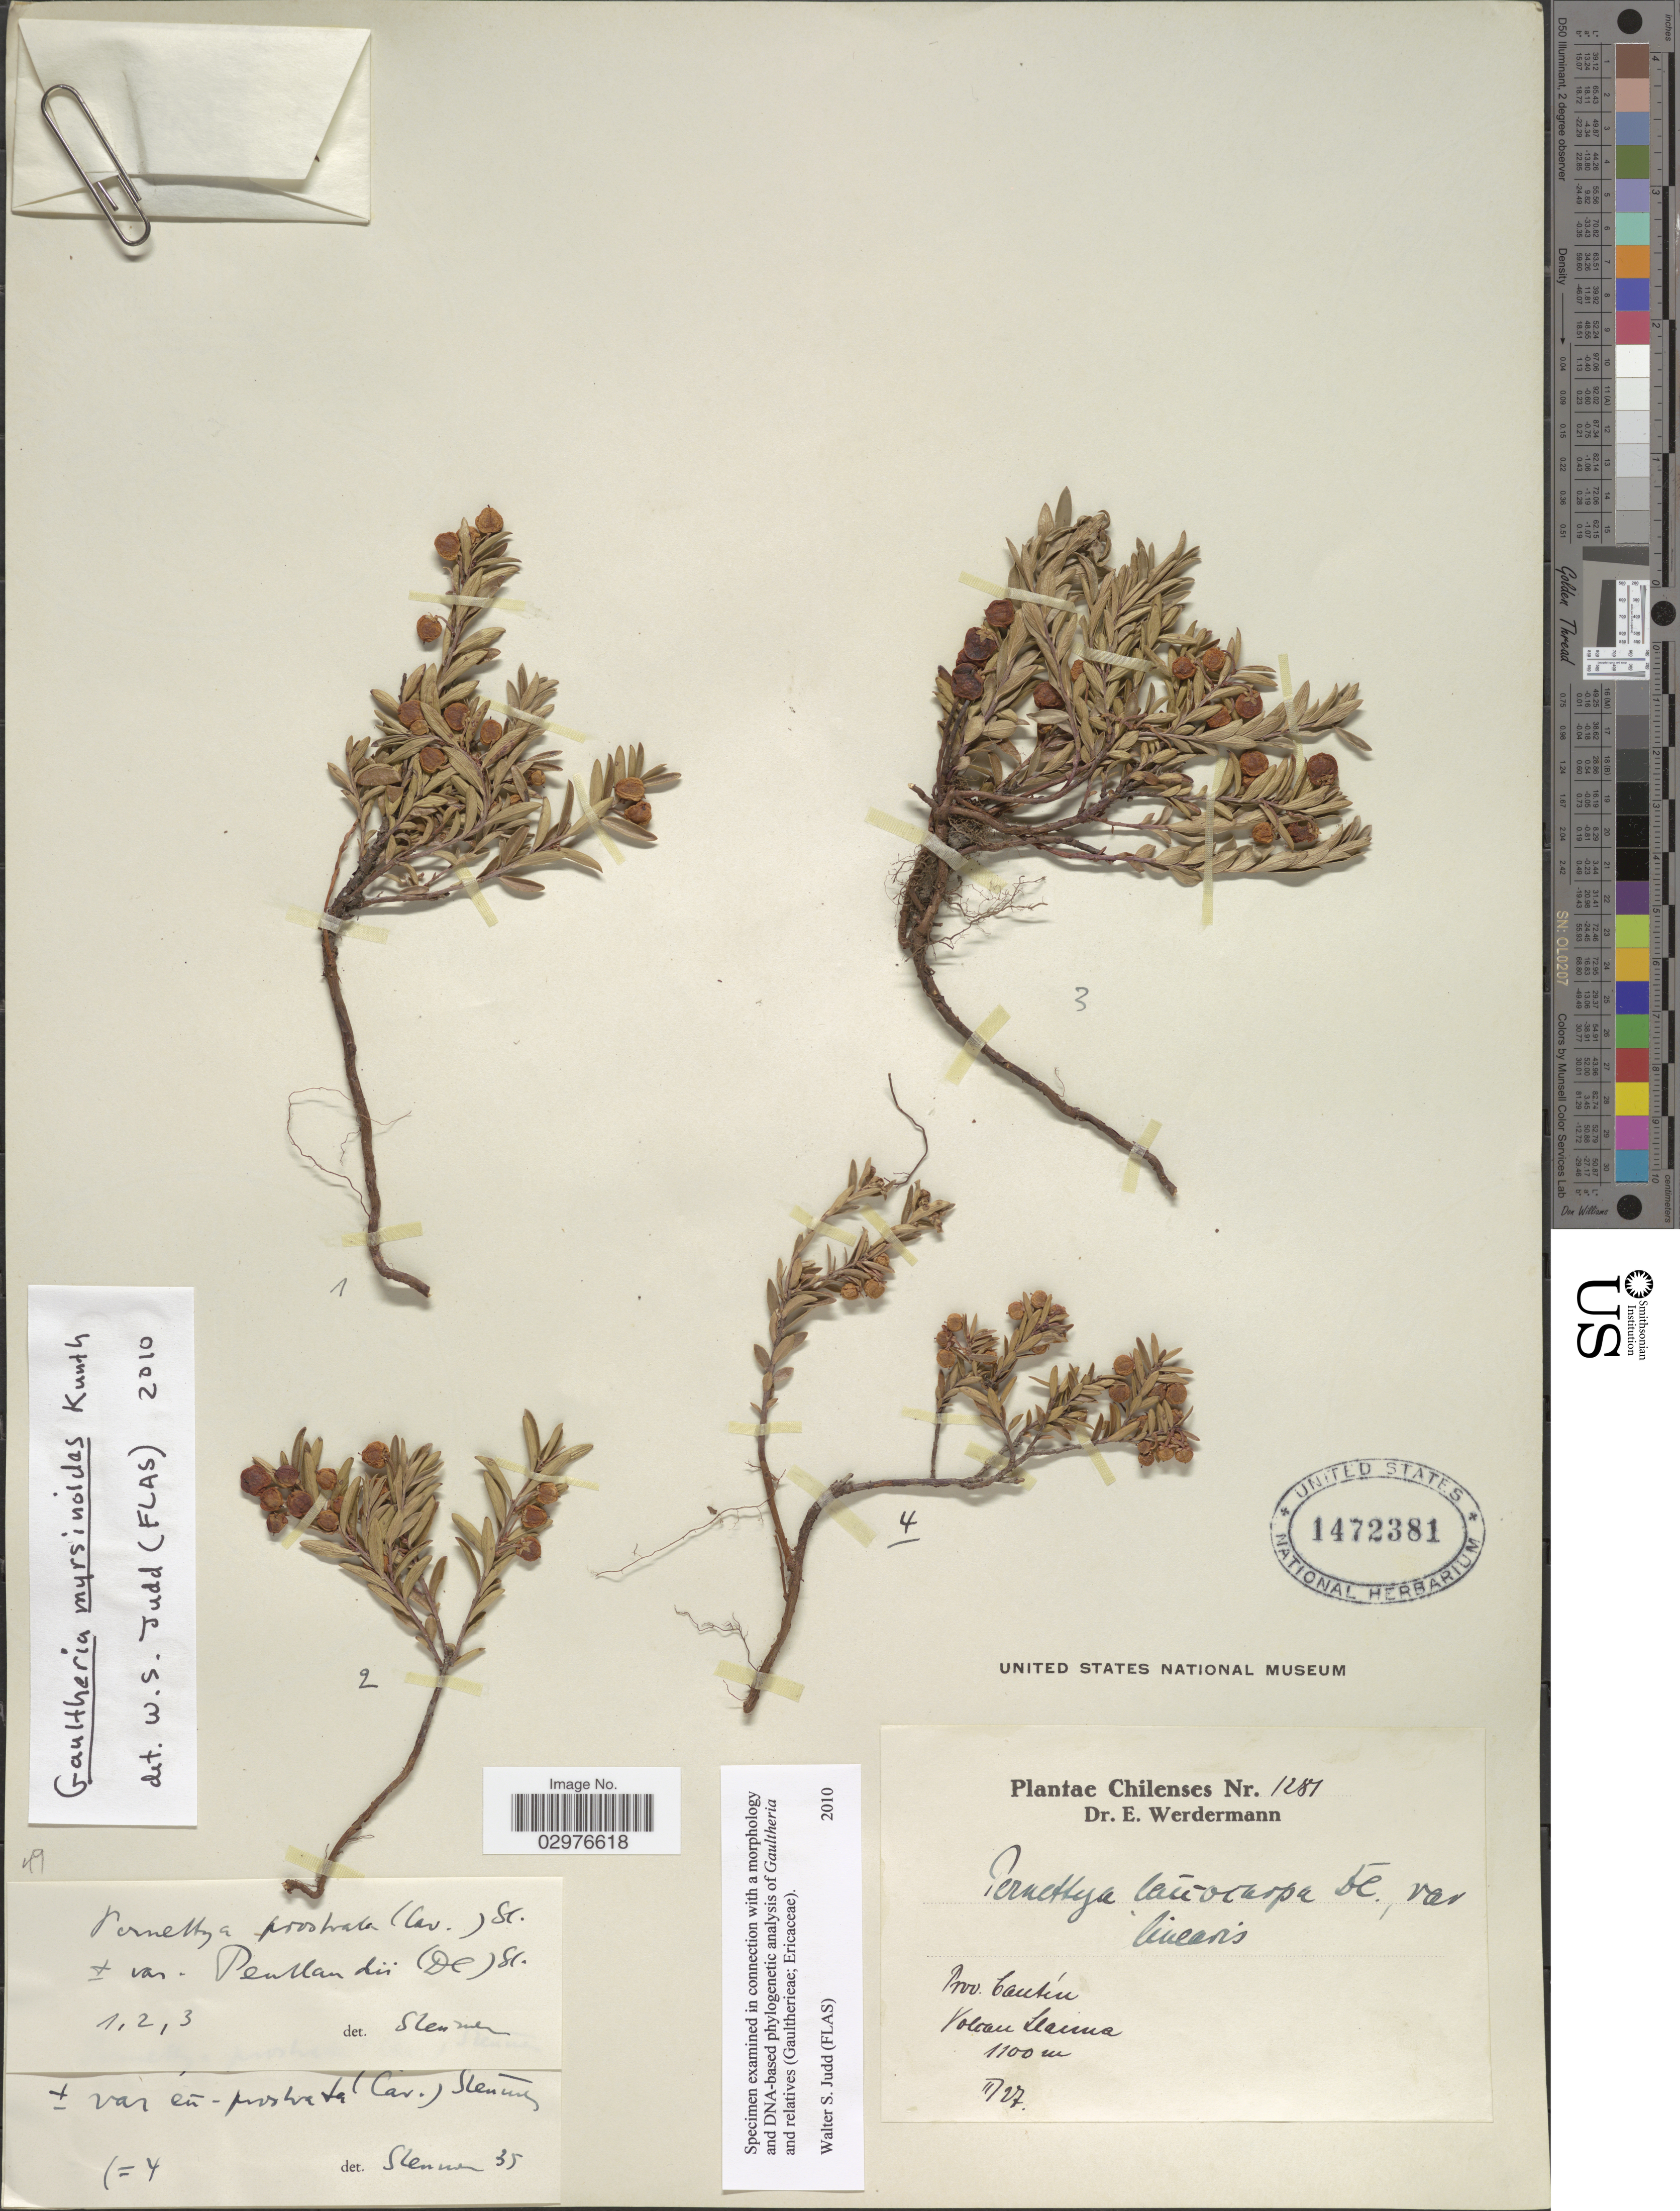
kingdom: Plantae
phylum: Tracheophyta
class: Magnoliopsida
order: Ericales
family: Ericaceae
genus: Gaultheria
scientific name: Gaultheria myrsinoides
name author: Kunth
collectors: E. Werdermann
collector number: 1281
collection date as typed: Transcribed d/m/y: /2/27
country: Chile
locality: Prov. Cautín. Volcan Llaima.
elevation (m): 1100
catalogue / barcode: US 1472381